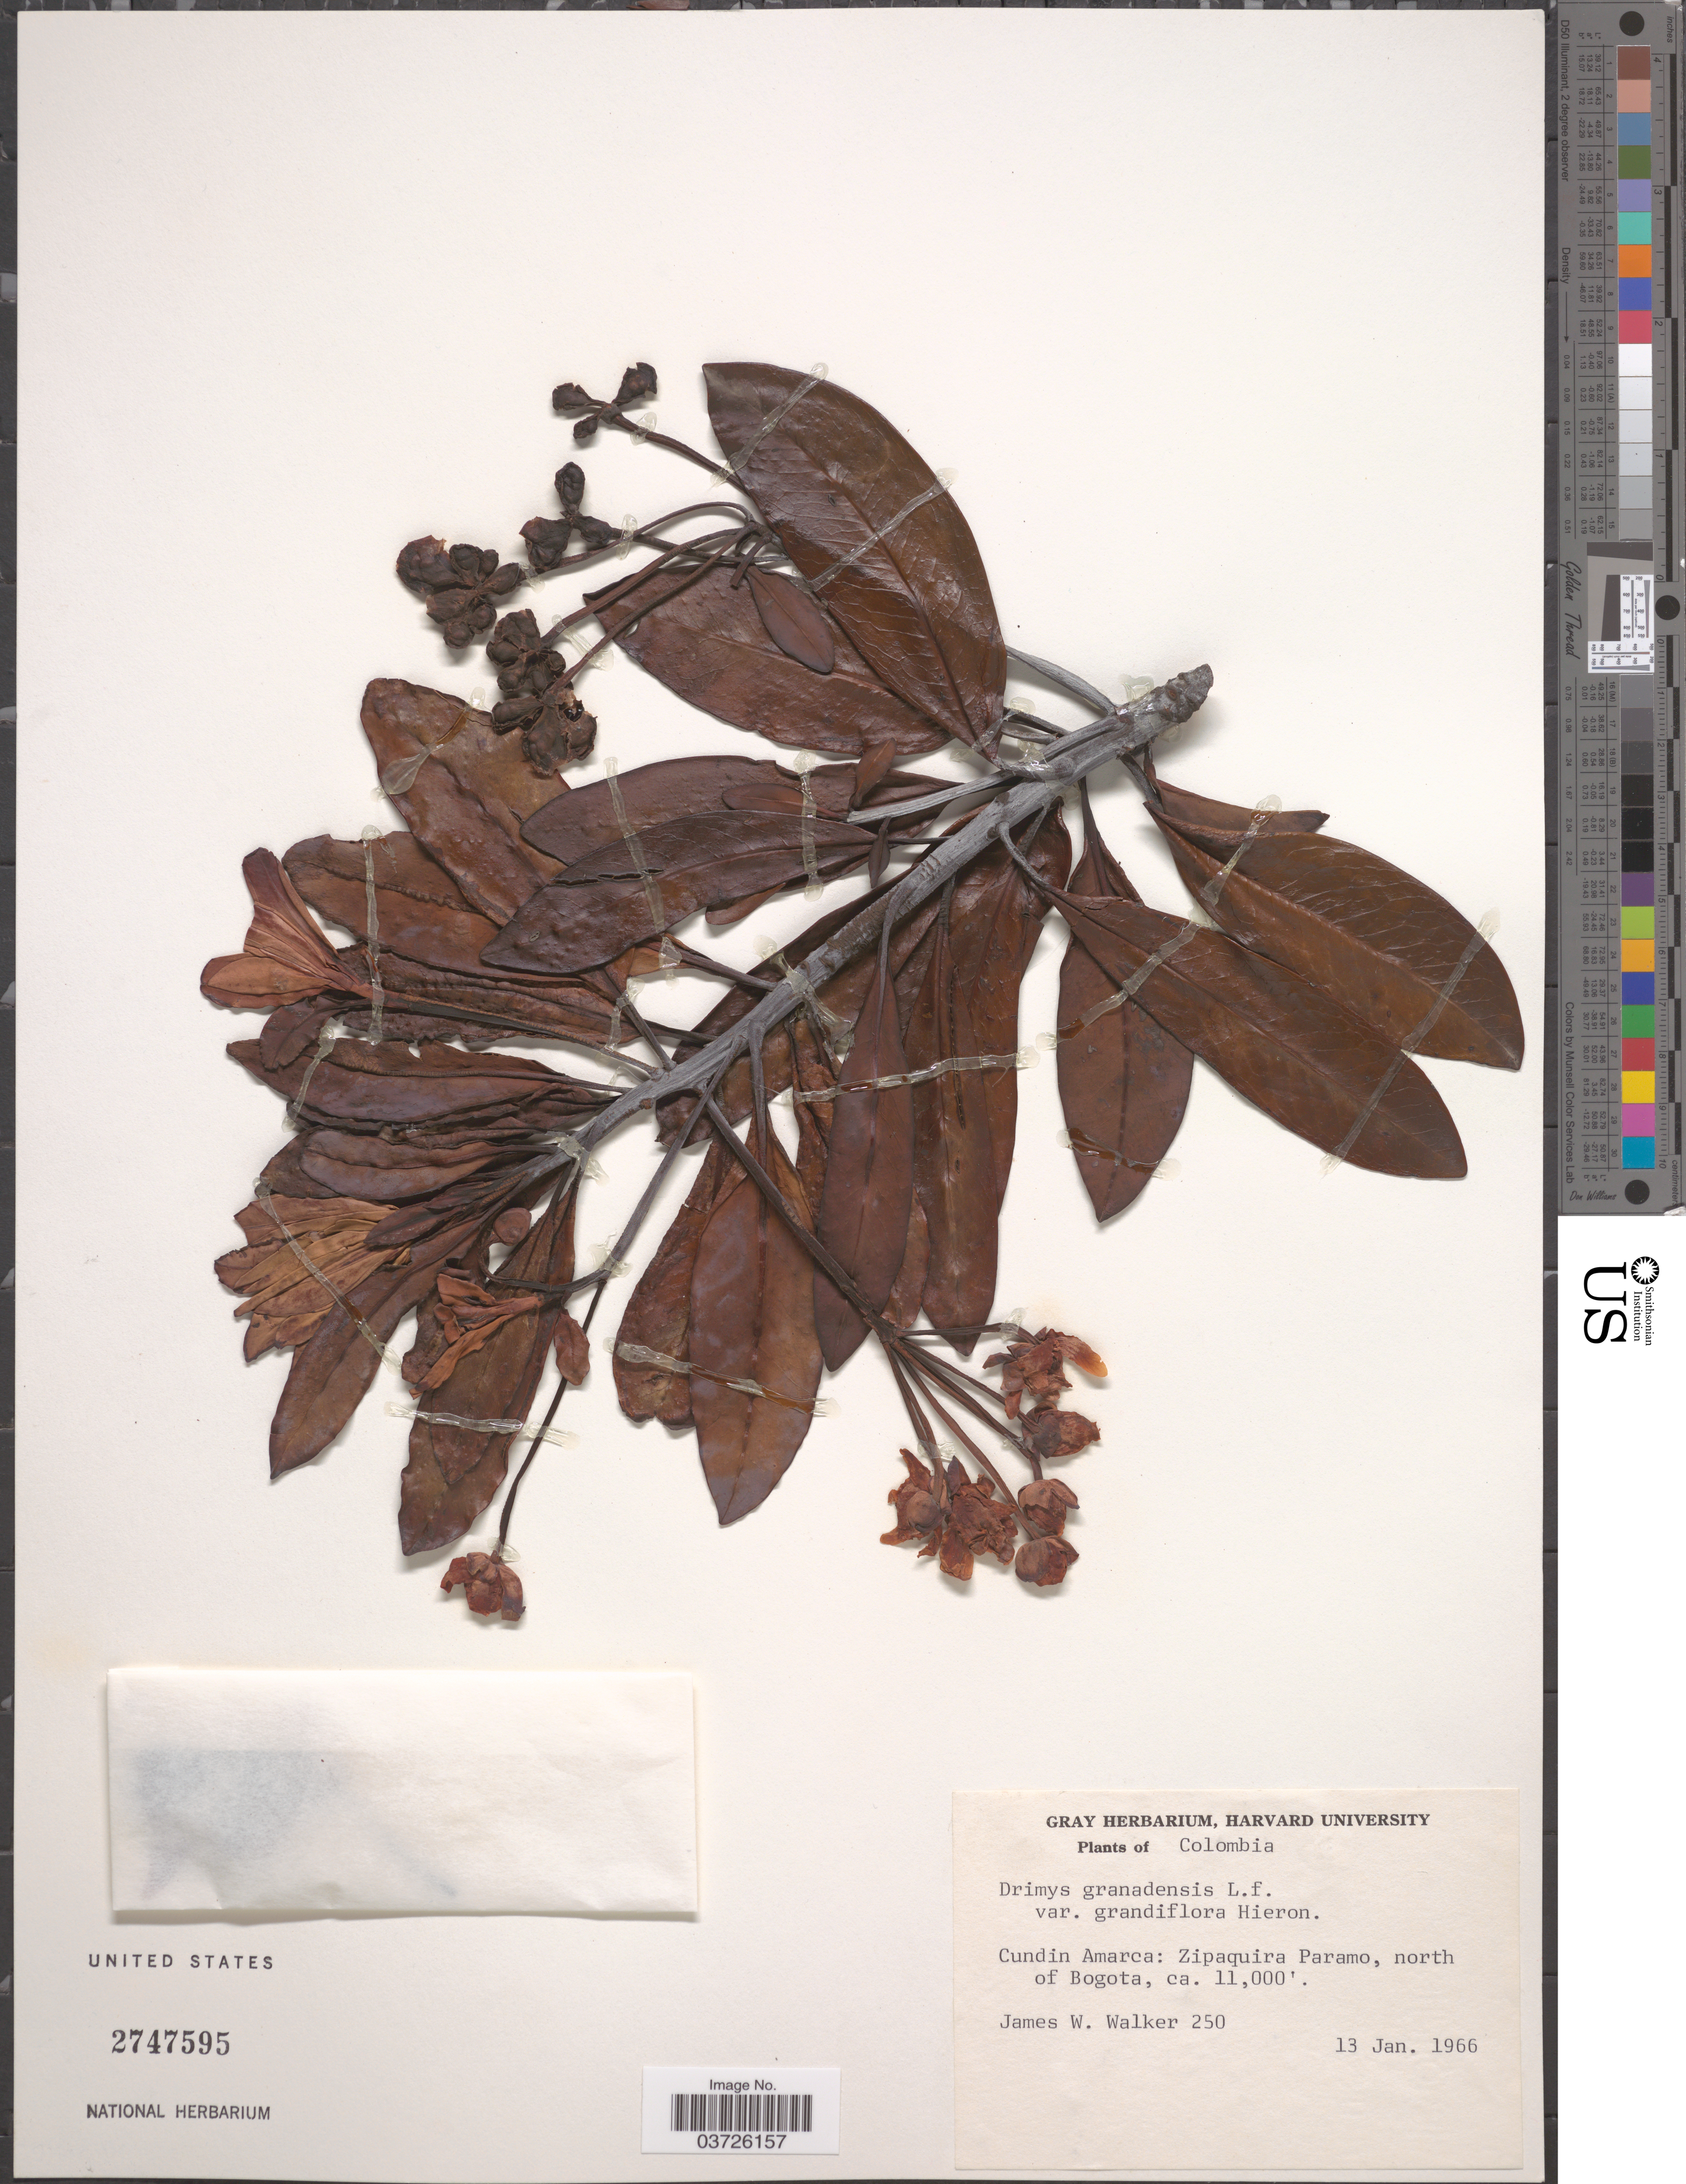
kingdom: Plantae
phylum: Tracheophyta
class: Magnoliopsida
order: Canellales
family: Winteraceae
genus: Drimys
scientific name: Drimys granadensis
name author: L. f.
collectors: J. W. Walker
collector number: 250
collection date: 1966-01-13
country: Colombia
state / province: Cundinamarca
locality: Zipaquira Paramo, north of Bogota.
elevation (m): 3353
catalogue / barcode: US 2747595